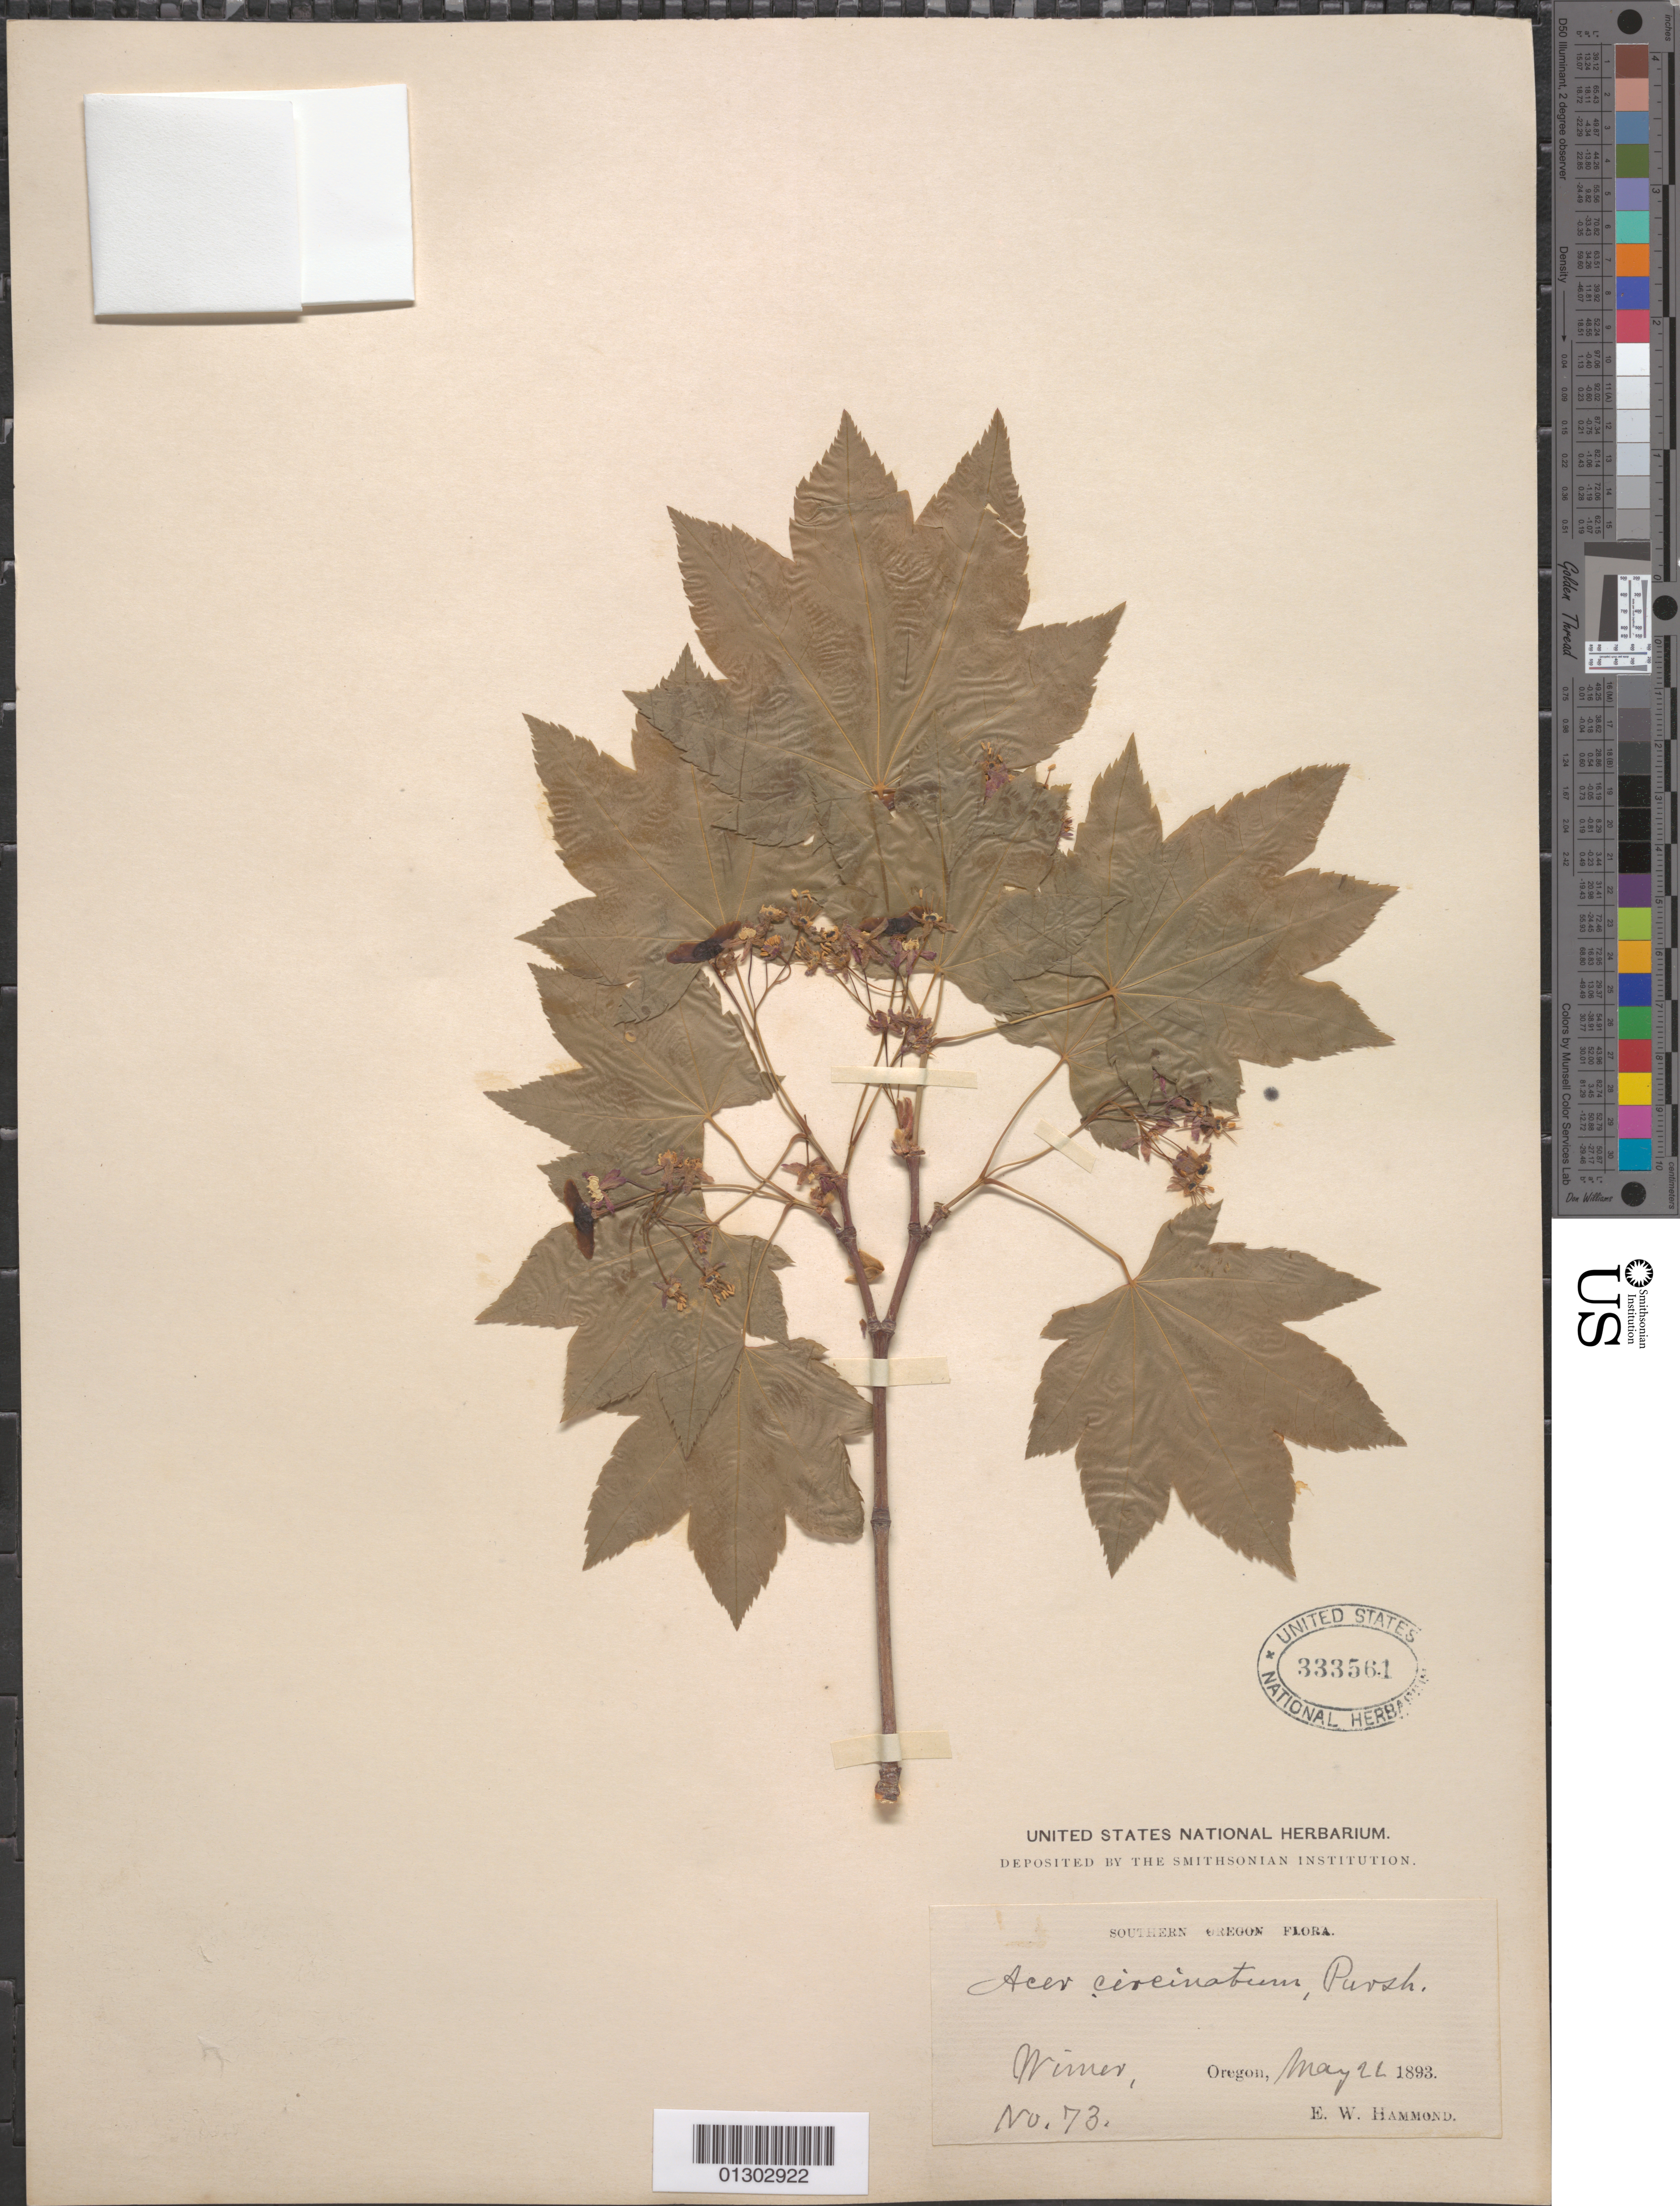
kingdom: Plantae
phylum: Tracheophyta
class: Magnoliopsida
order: Sapindales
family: Sapindaceae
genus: Acer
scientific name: Acer circinatum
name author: Pursh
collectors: E. Hammond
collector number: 73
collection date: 1893-05-22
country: United States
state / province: Oregon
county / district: Jackson County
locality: Wimer.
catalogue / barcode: US 333561